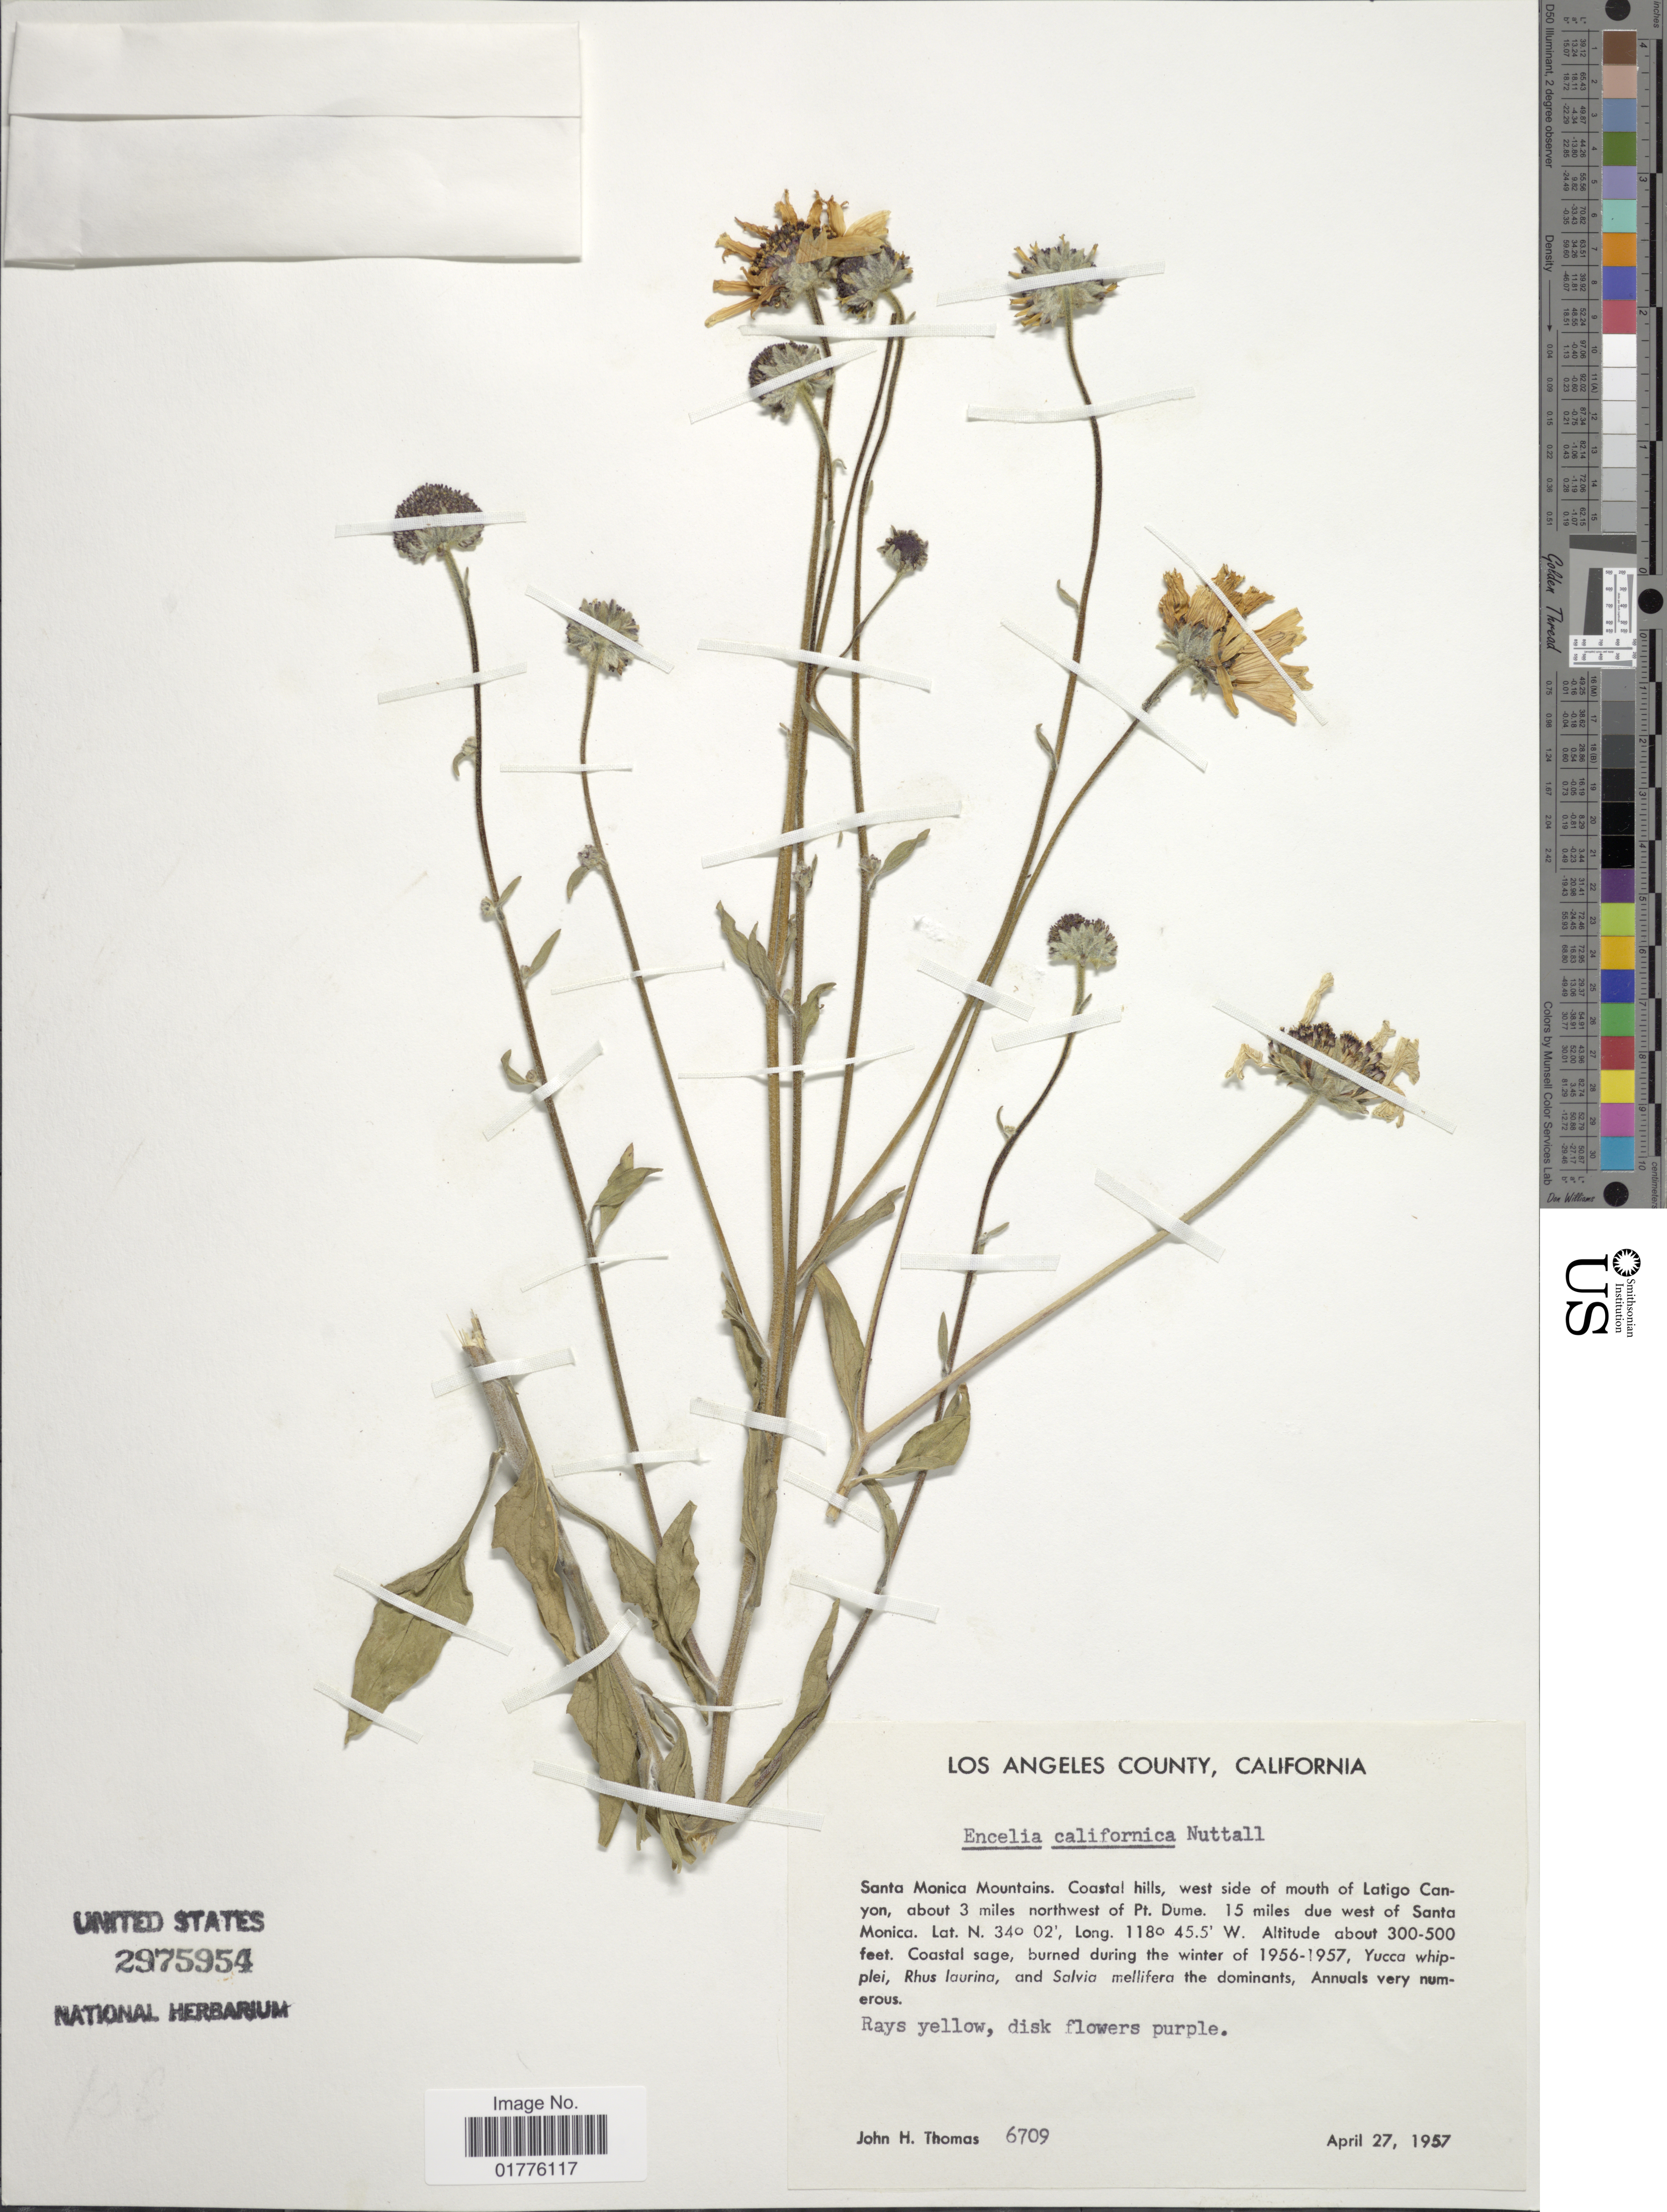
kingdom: Plantae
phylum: Tracheophyta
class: Magnoliopsida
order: Asterales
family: Asteraceae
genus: Encelia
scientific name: Encelia californica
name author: Nutt.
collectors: J. H. Thomas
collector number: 6709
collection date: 1957-04-27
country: United States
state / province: California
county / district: Los Angeles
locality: Los Angeles County, California. Santa Monica Mountains. Coastal hills, west side of mouth of Latigo Canyon, about 3 miles northwest of Pt. Dume. 15 miles due west of Santa Monica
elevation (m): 91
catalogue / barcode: US 2975954